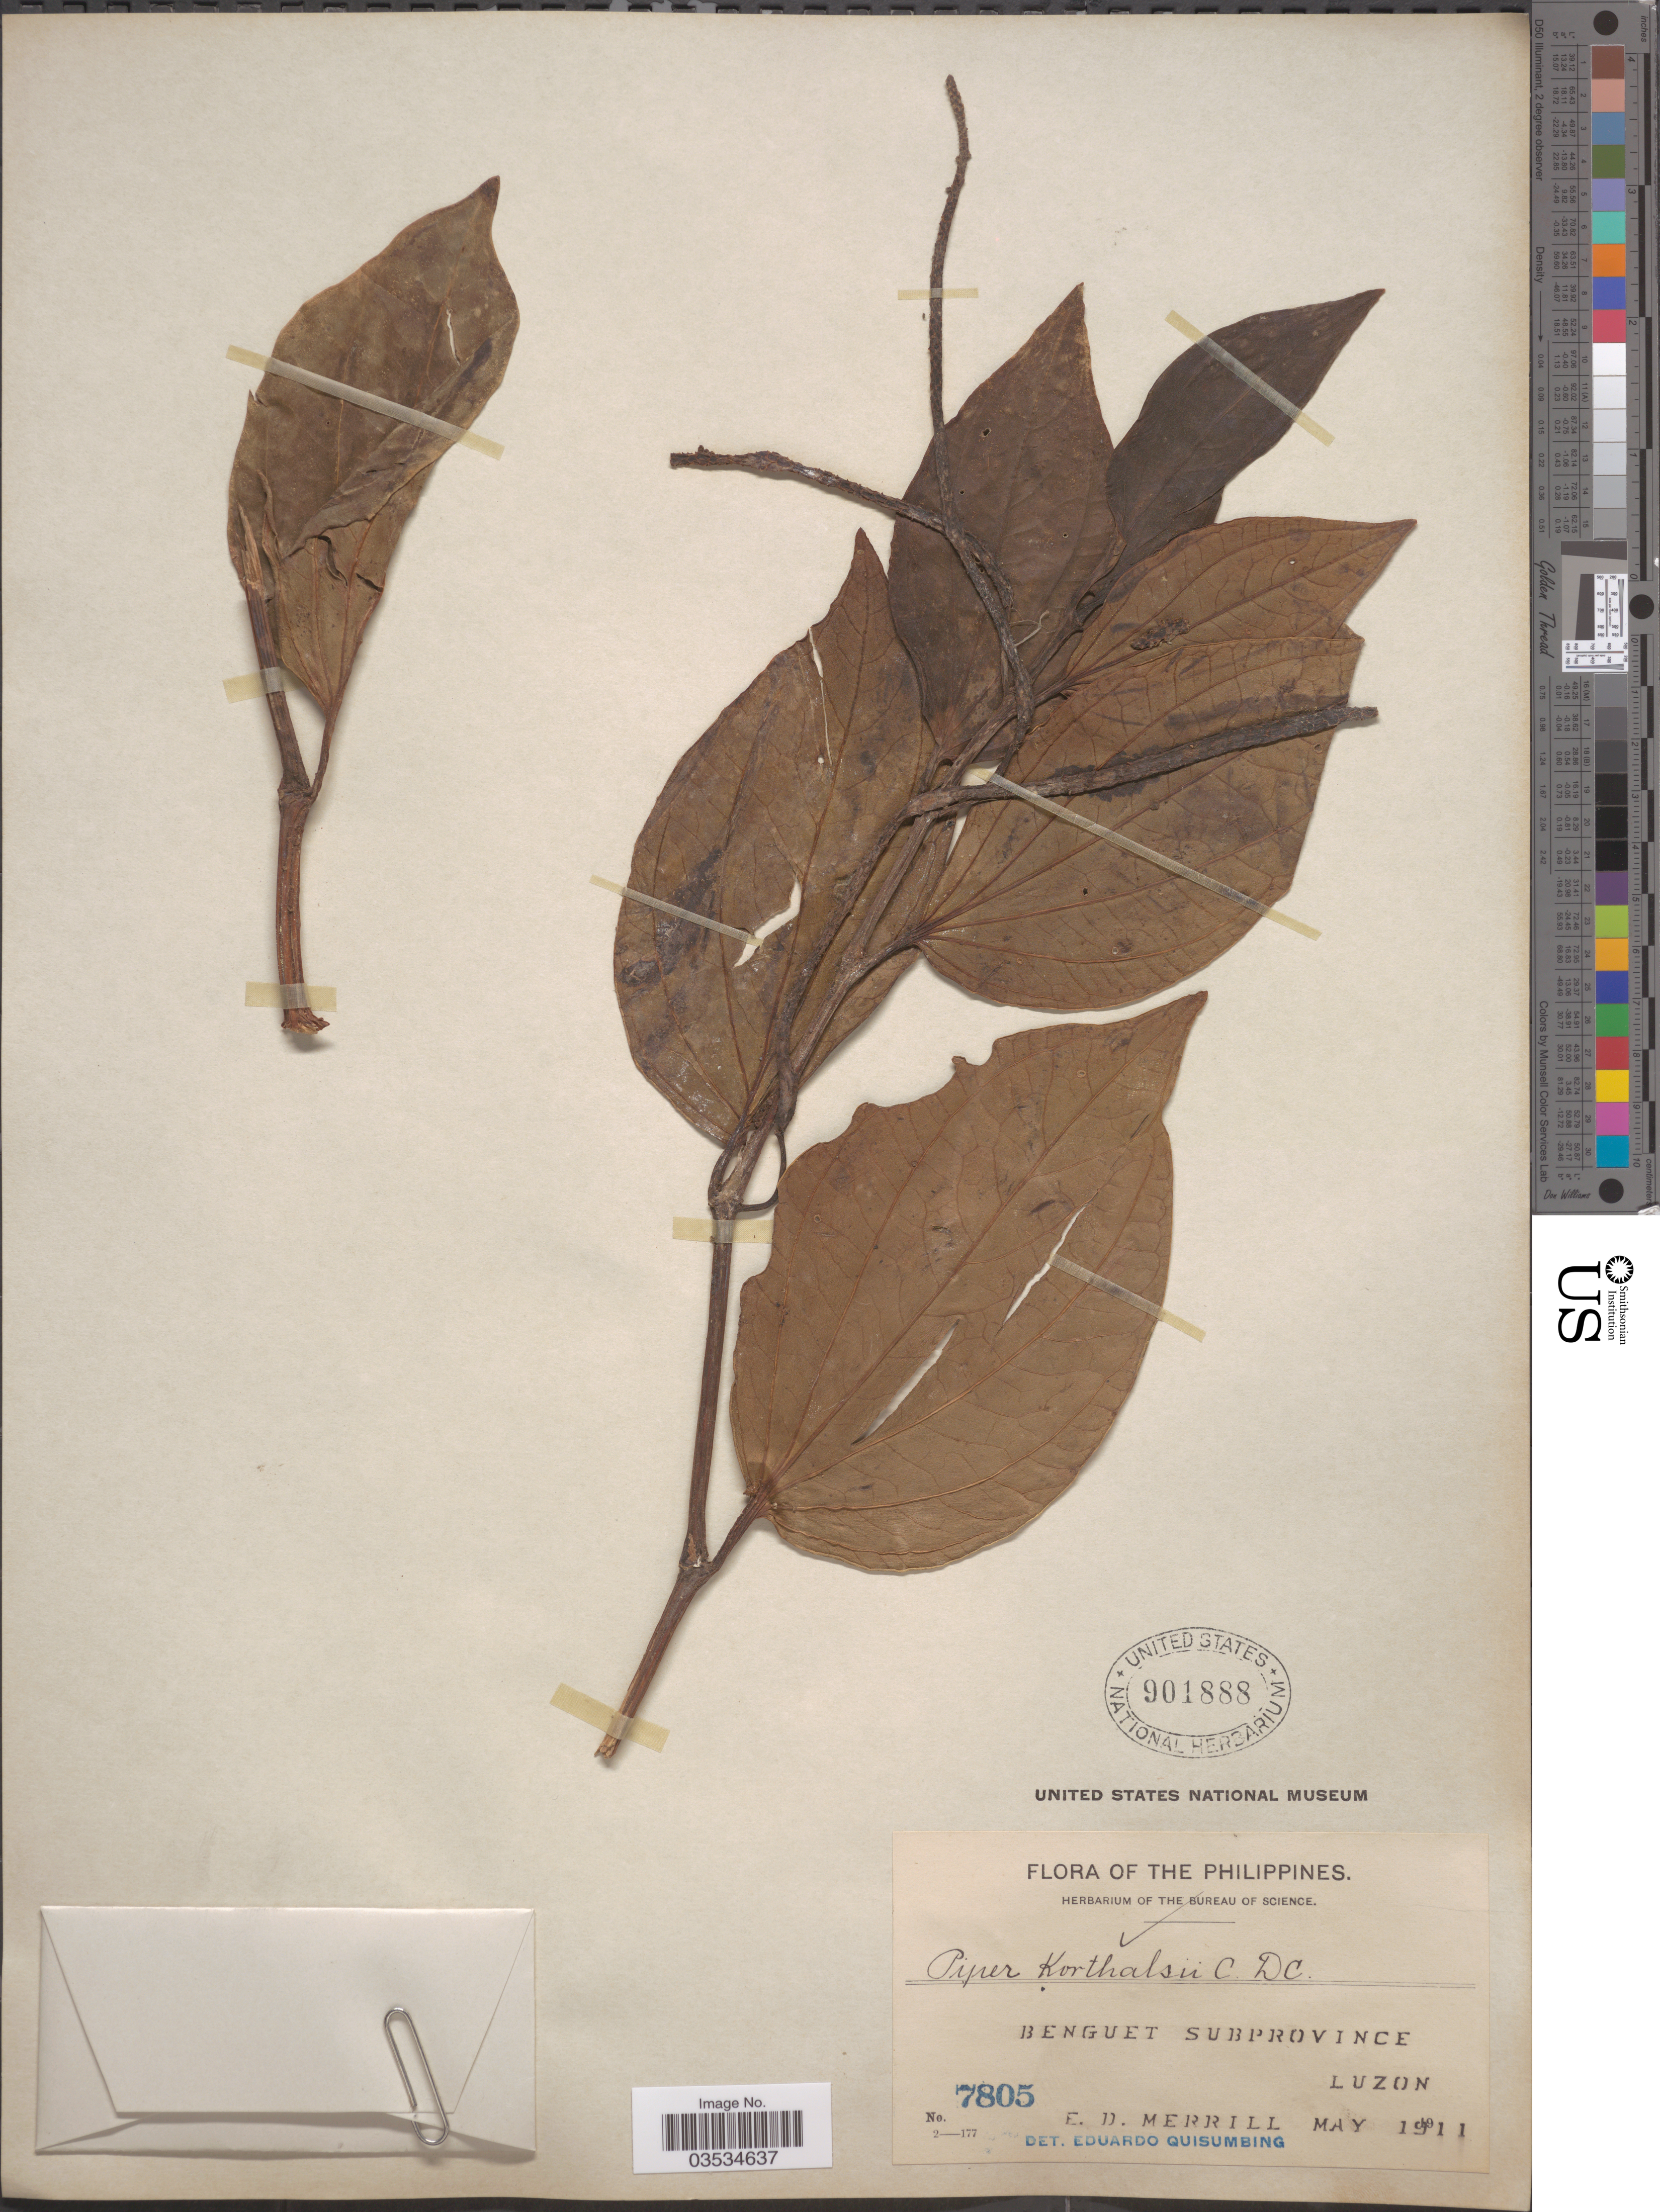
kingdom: Plantae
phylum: Tracheophyta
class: Magnoliopsida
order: Piperales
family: Piperaceae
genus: Piper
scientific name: Piper korthalsii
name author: Blume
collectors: E. D. Merrill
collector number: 7805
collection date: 1911-05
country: Philippines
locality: Benguet Subprovince. Luzon.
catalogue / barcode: US 901888